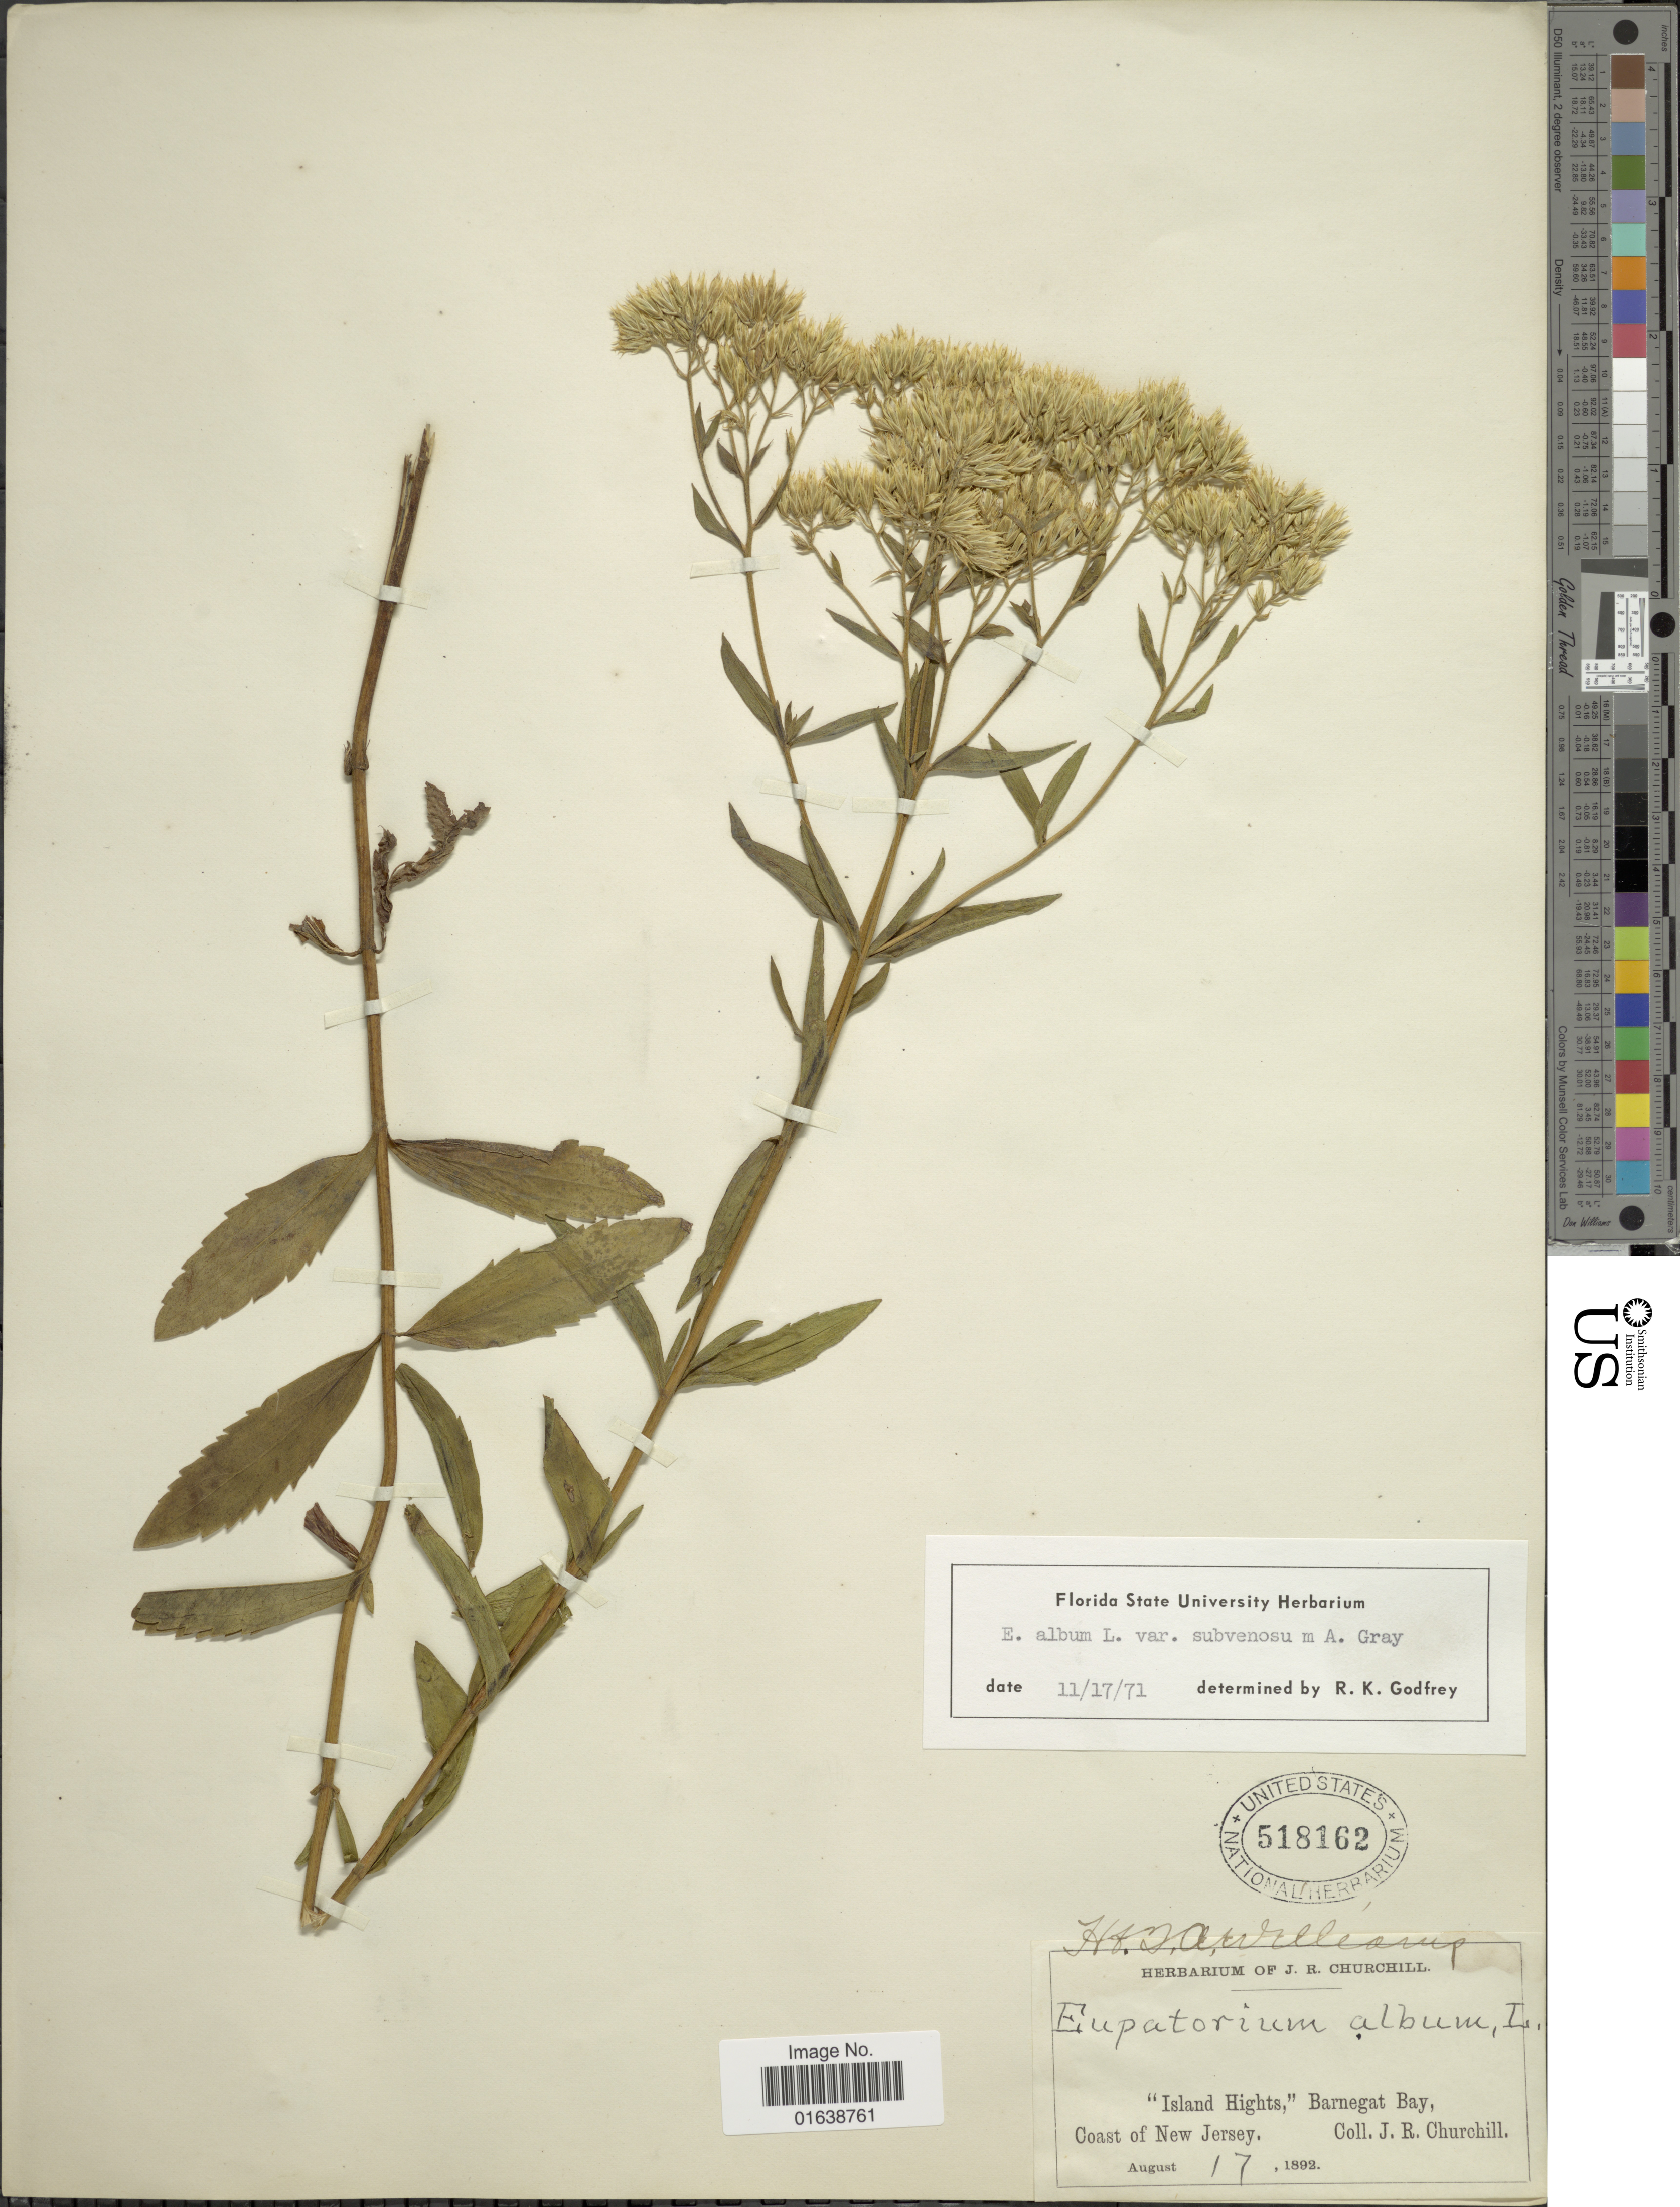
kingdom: Plantae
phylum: Tracheophyta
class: Magnoliopsida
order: Asterales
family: Asteraceae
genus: Eupatorium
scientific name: Eupatorium album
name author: L.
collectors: J. Churchill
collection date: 1892-08-17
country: United States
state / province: New Jersey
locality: Island Hights,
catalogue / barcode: US 518162